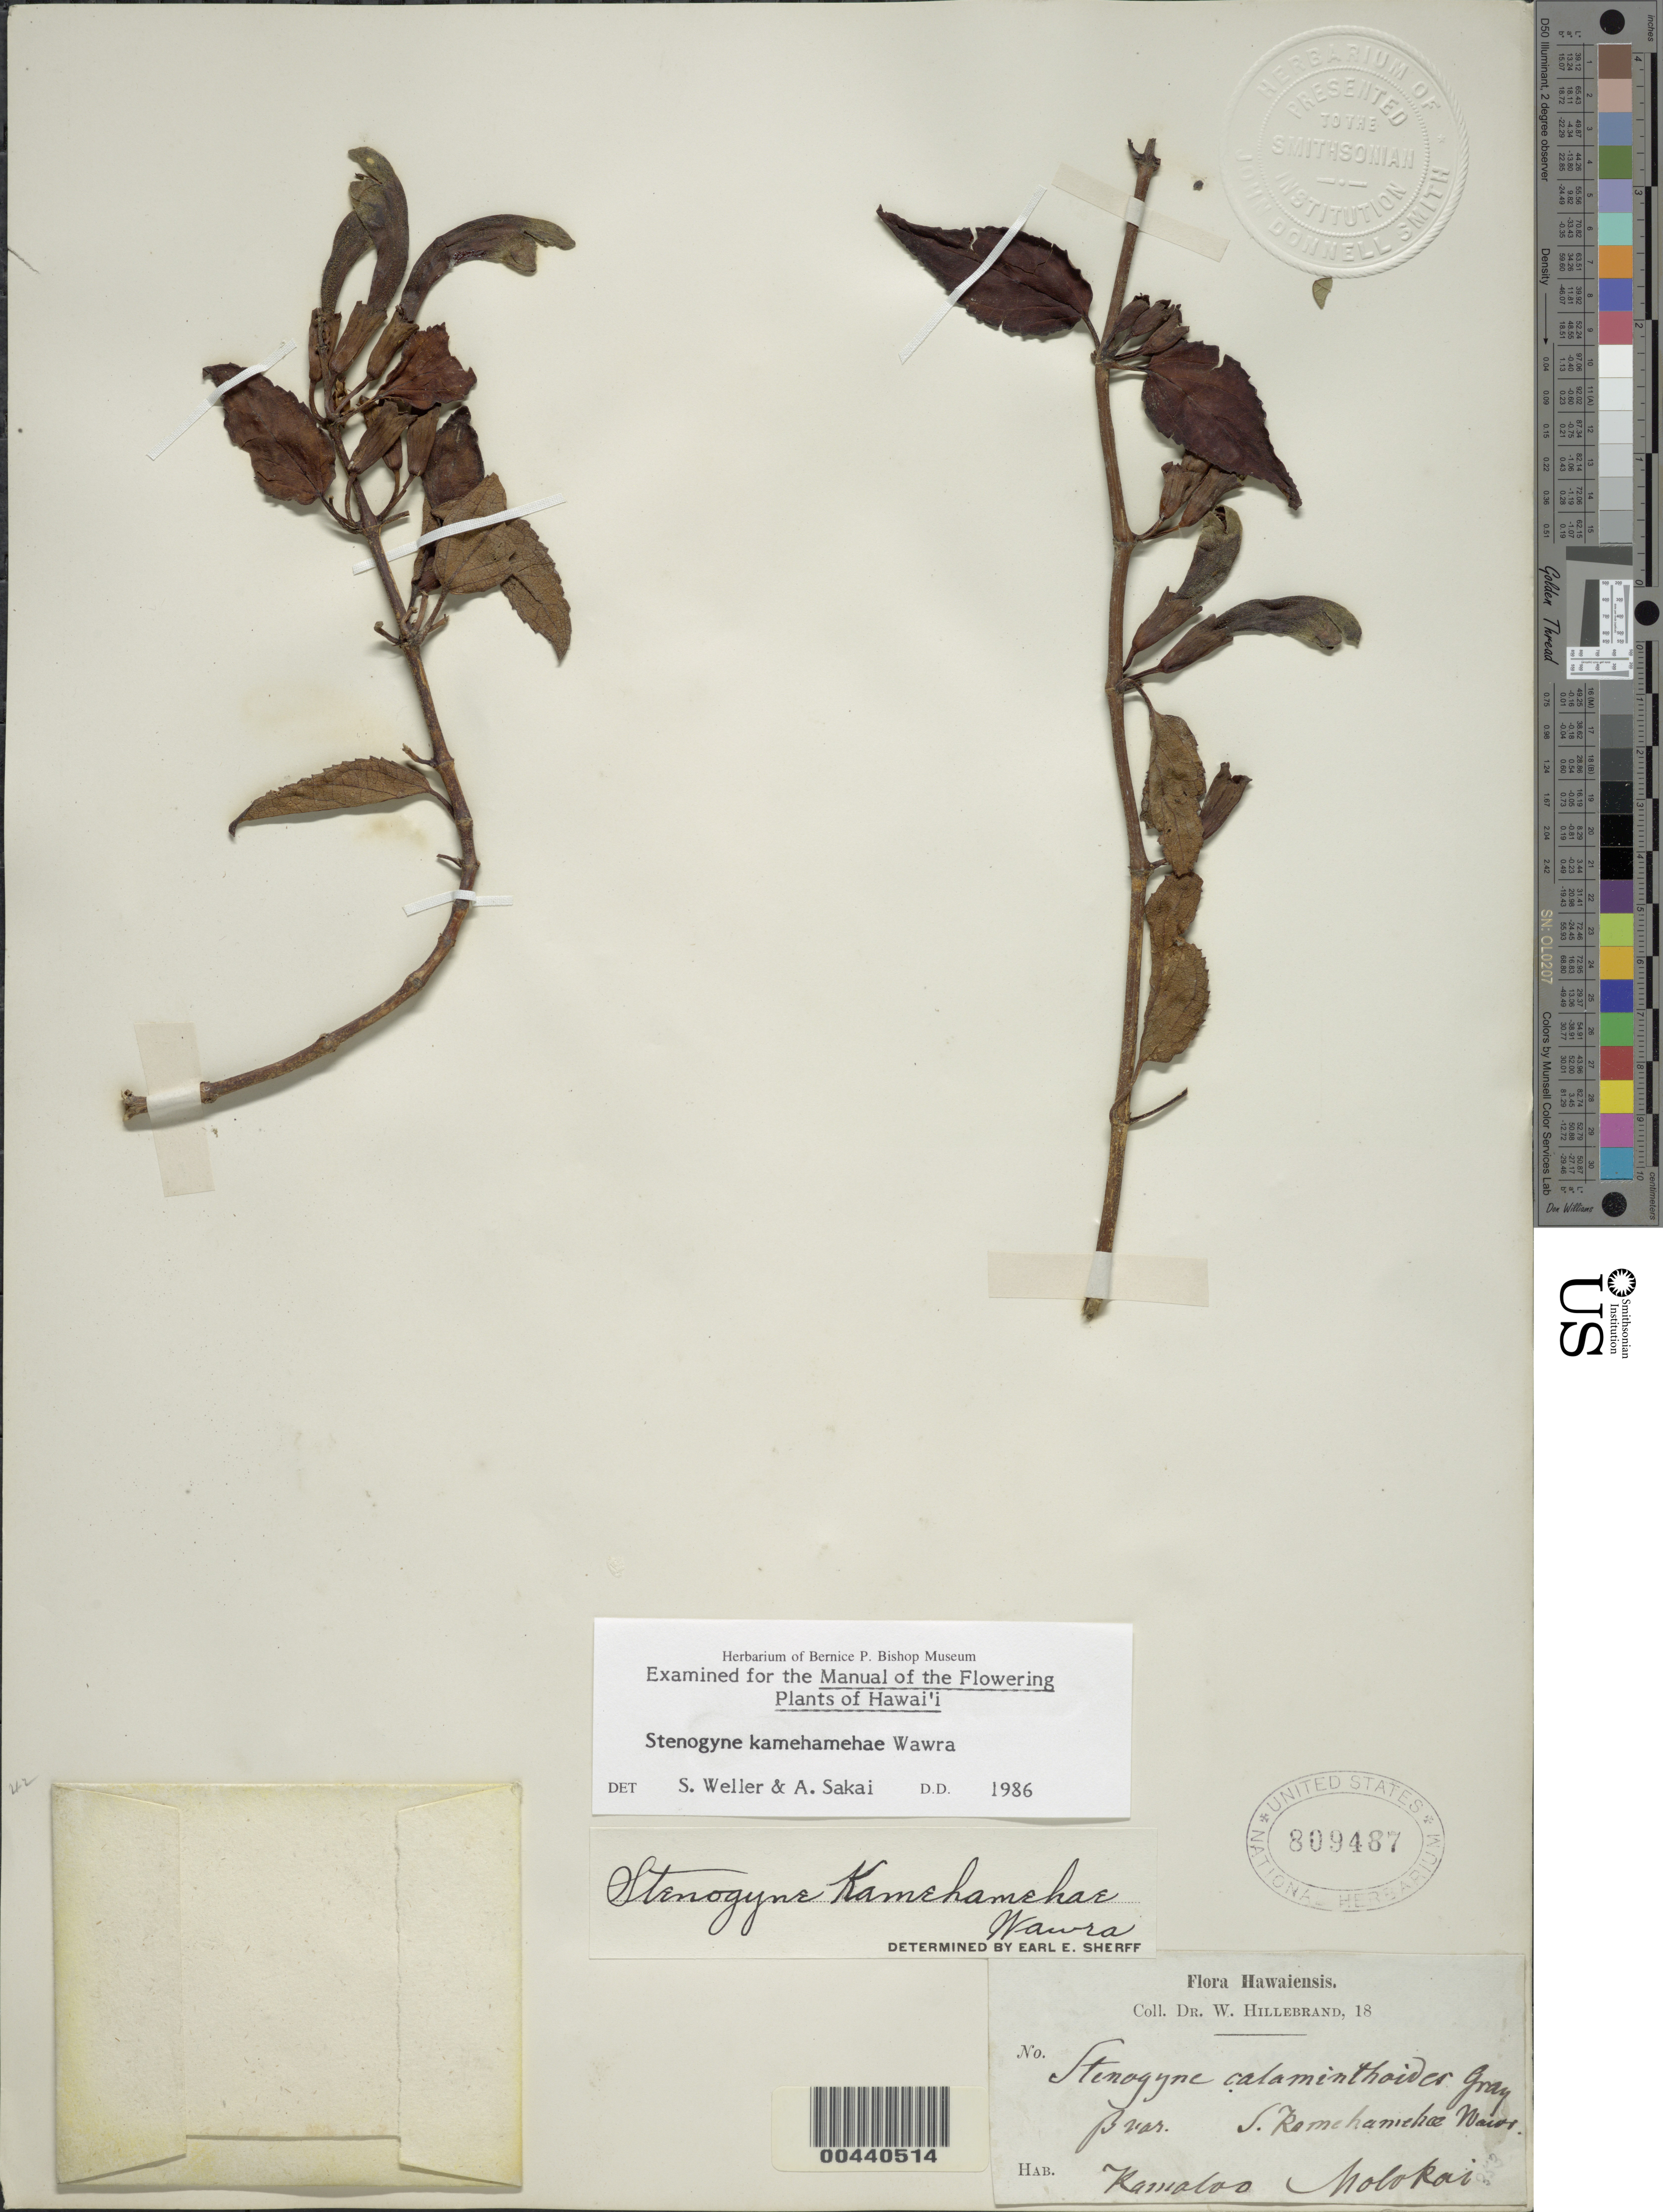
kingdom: Plantae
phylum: Tracheophyta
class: Magnoliopsida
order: Lamiales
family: Lamiaceae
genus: Stenogyne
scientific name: Stenogyne kamehamehae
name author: Wawra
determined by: Weller, Stephen G., (UNITED STATES)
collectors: W. Hillebrand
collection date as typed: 18??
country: United States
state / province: Hawaii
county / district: Maui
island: Moloka'i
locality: Kamaloa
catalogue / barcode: US 809487